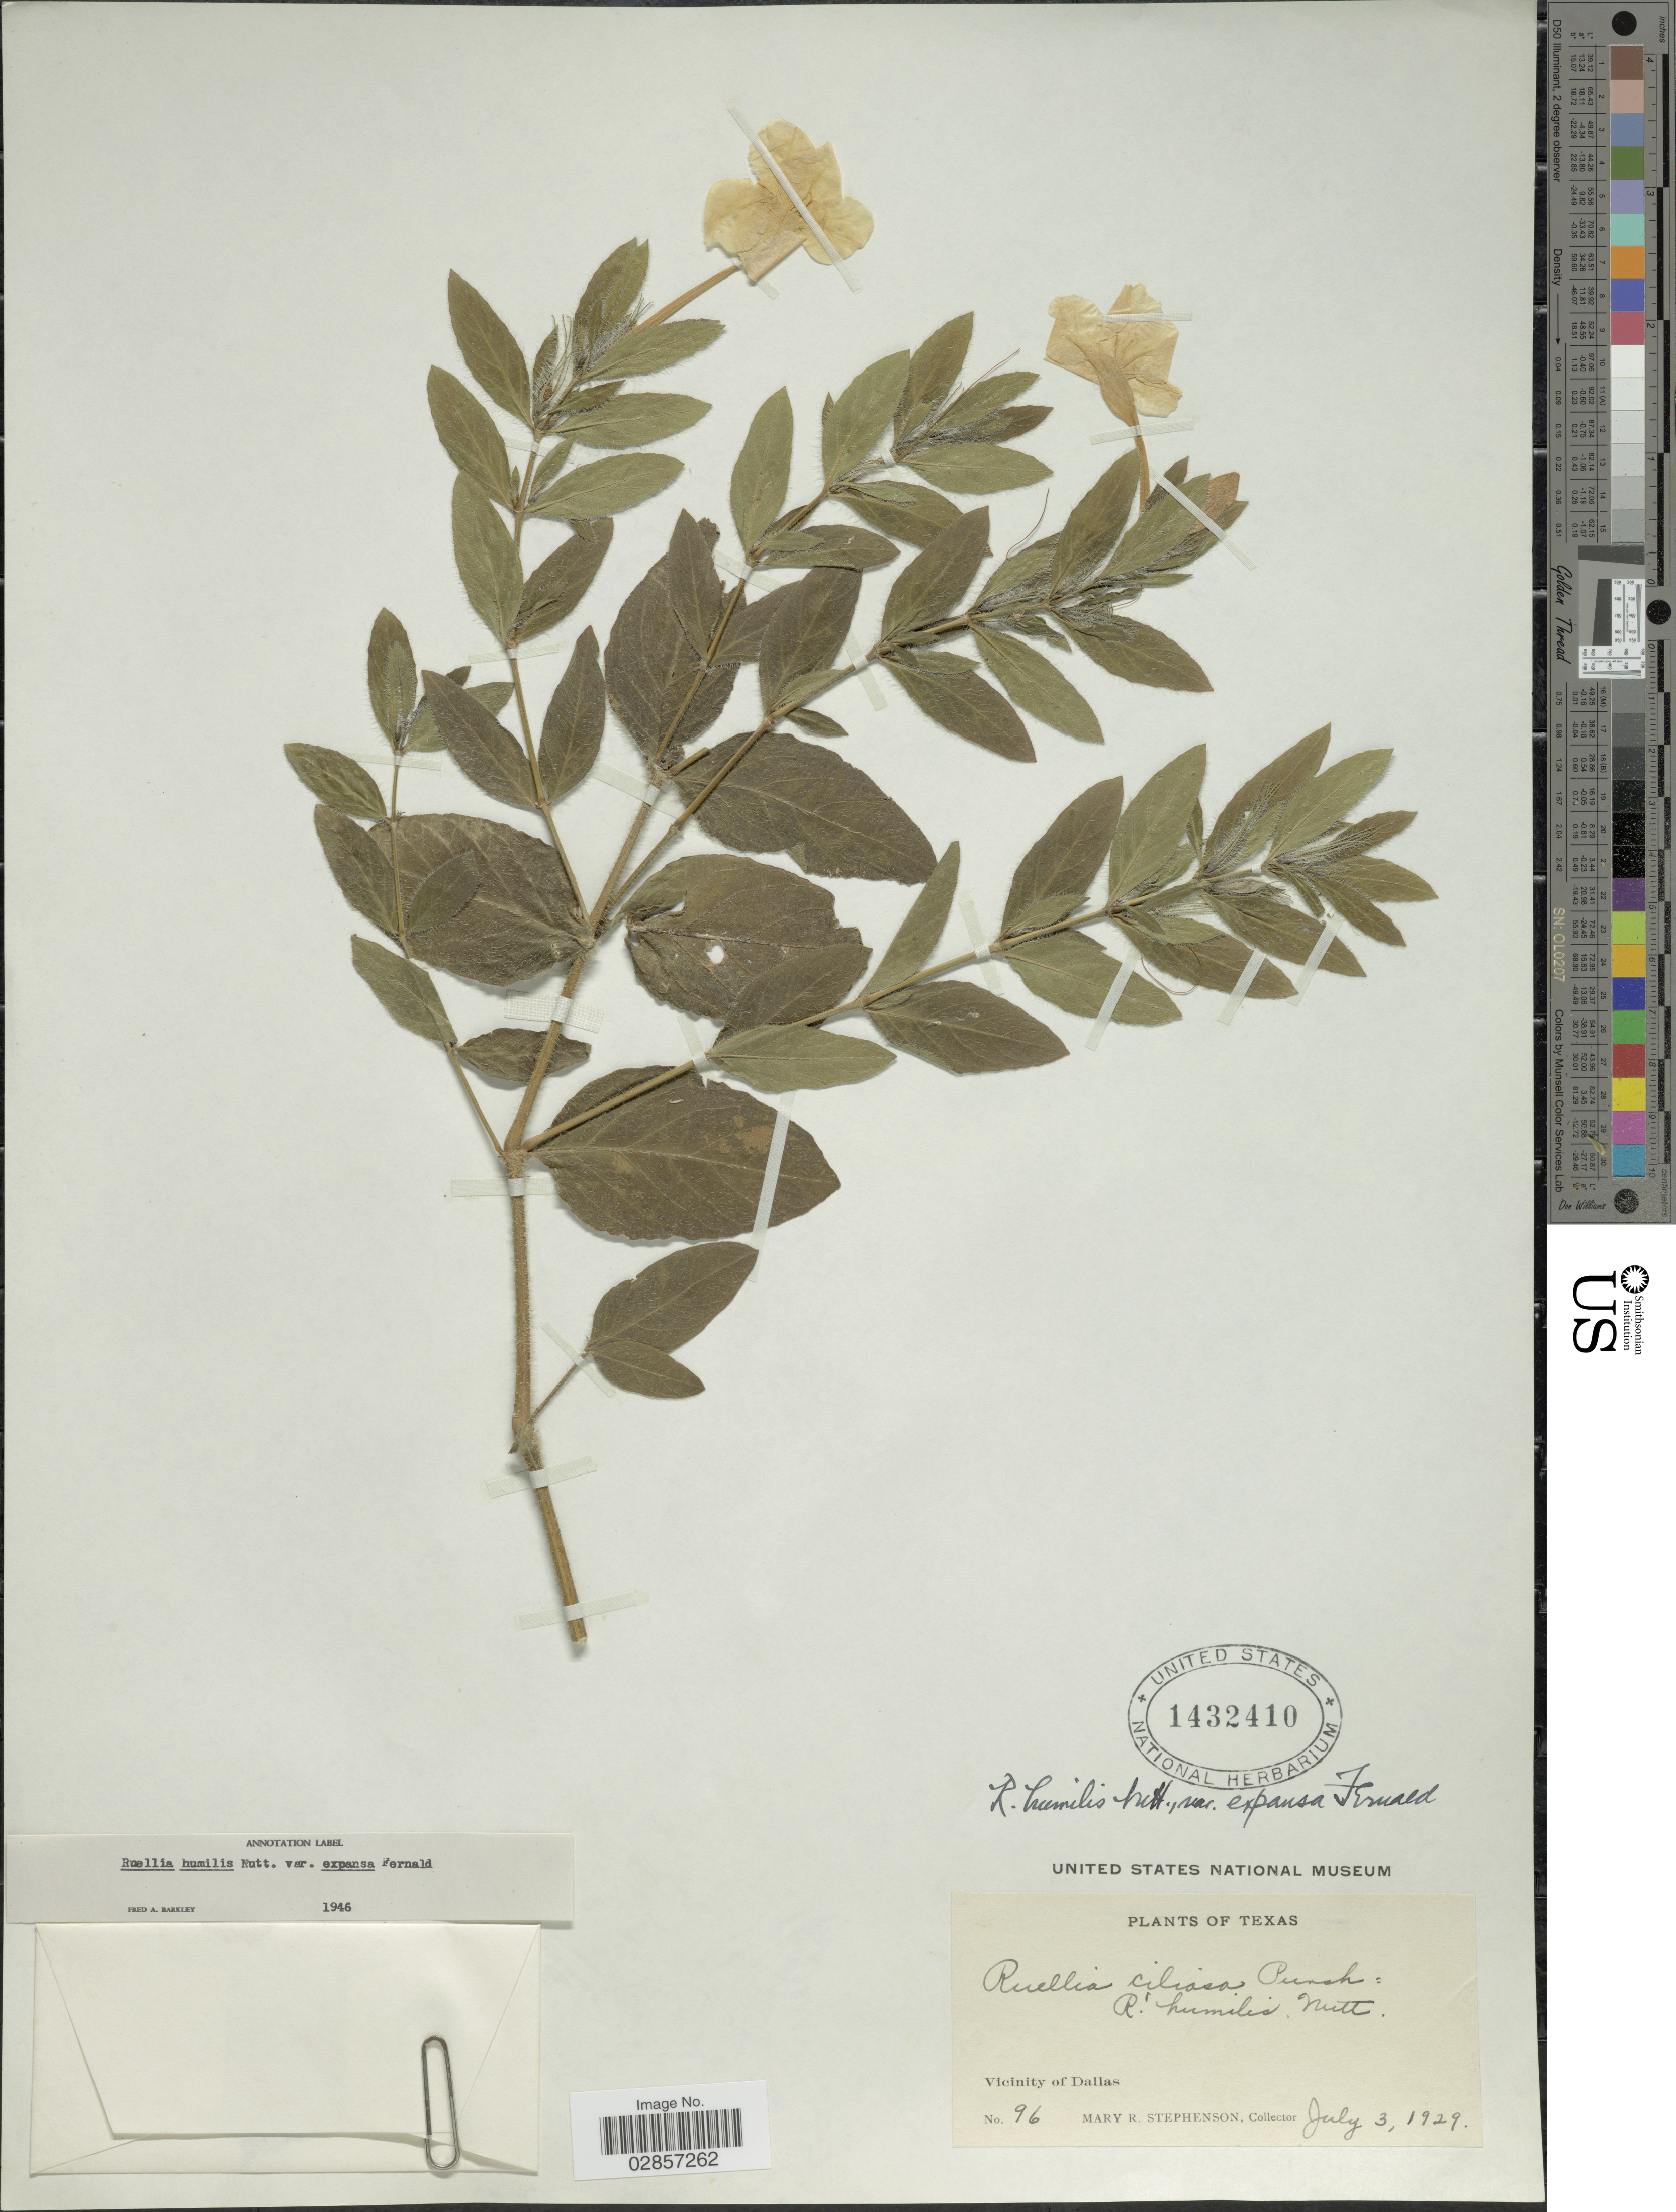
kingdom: Plantae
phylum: Tracheophyta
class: Magnoliopsida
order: Lamiales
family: Acanthaceae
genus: Ruellia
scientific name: Ruellia humilis var. expansa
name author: Fernald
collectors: M. Stephenson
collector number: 96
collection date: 1929-07-03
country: United States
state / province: Texas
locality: Vicinity of Dallas.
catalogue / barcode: US 1432410